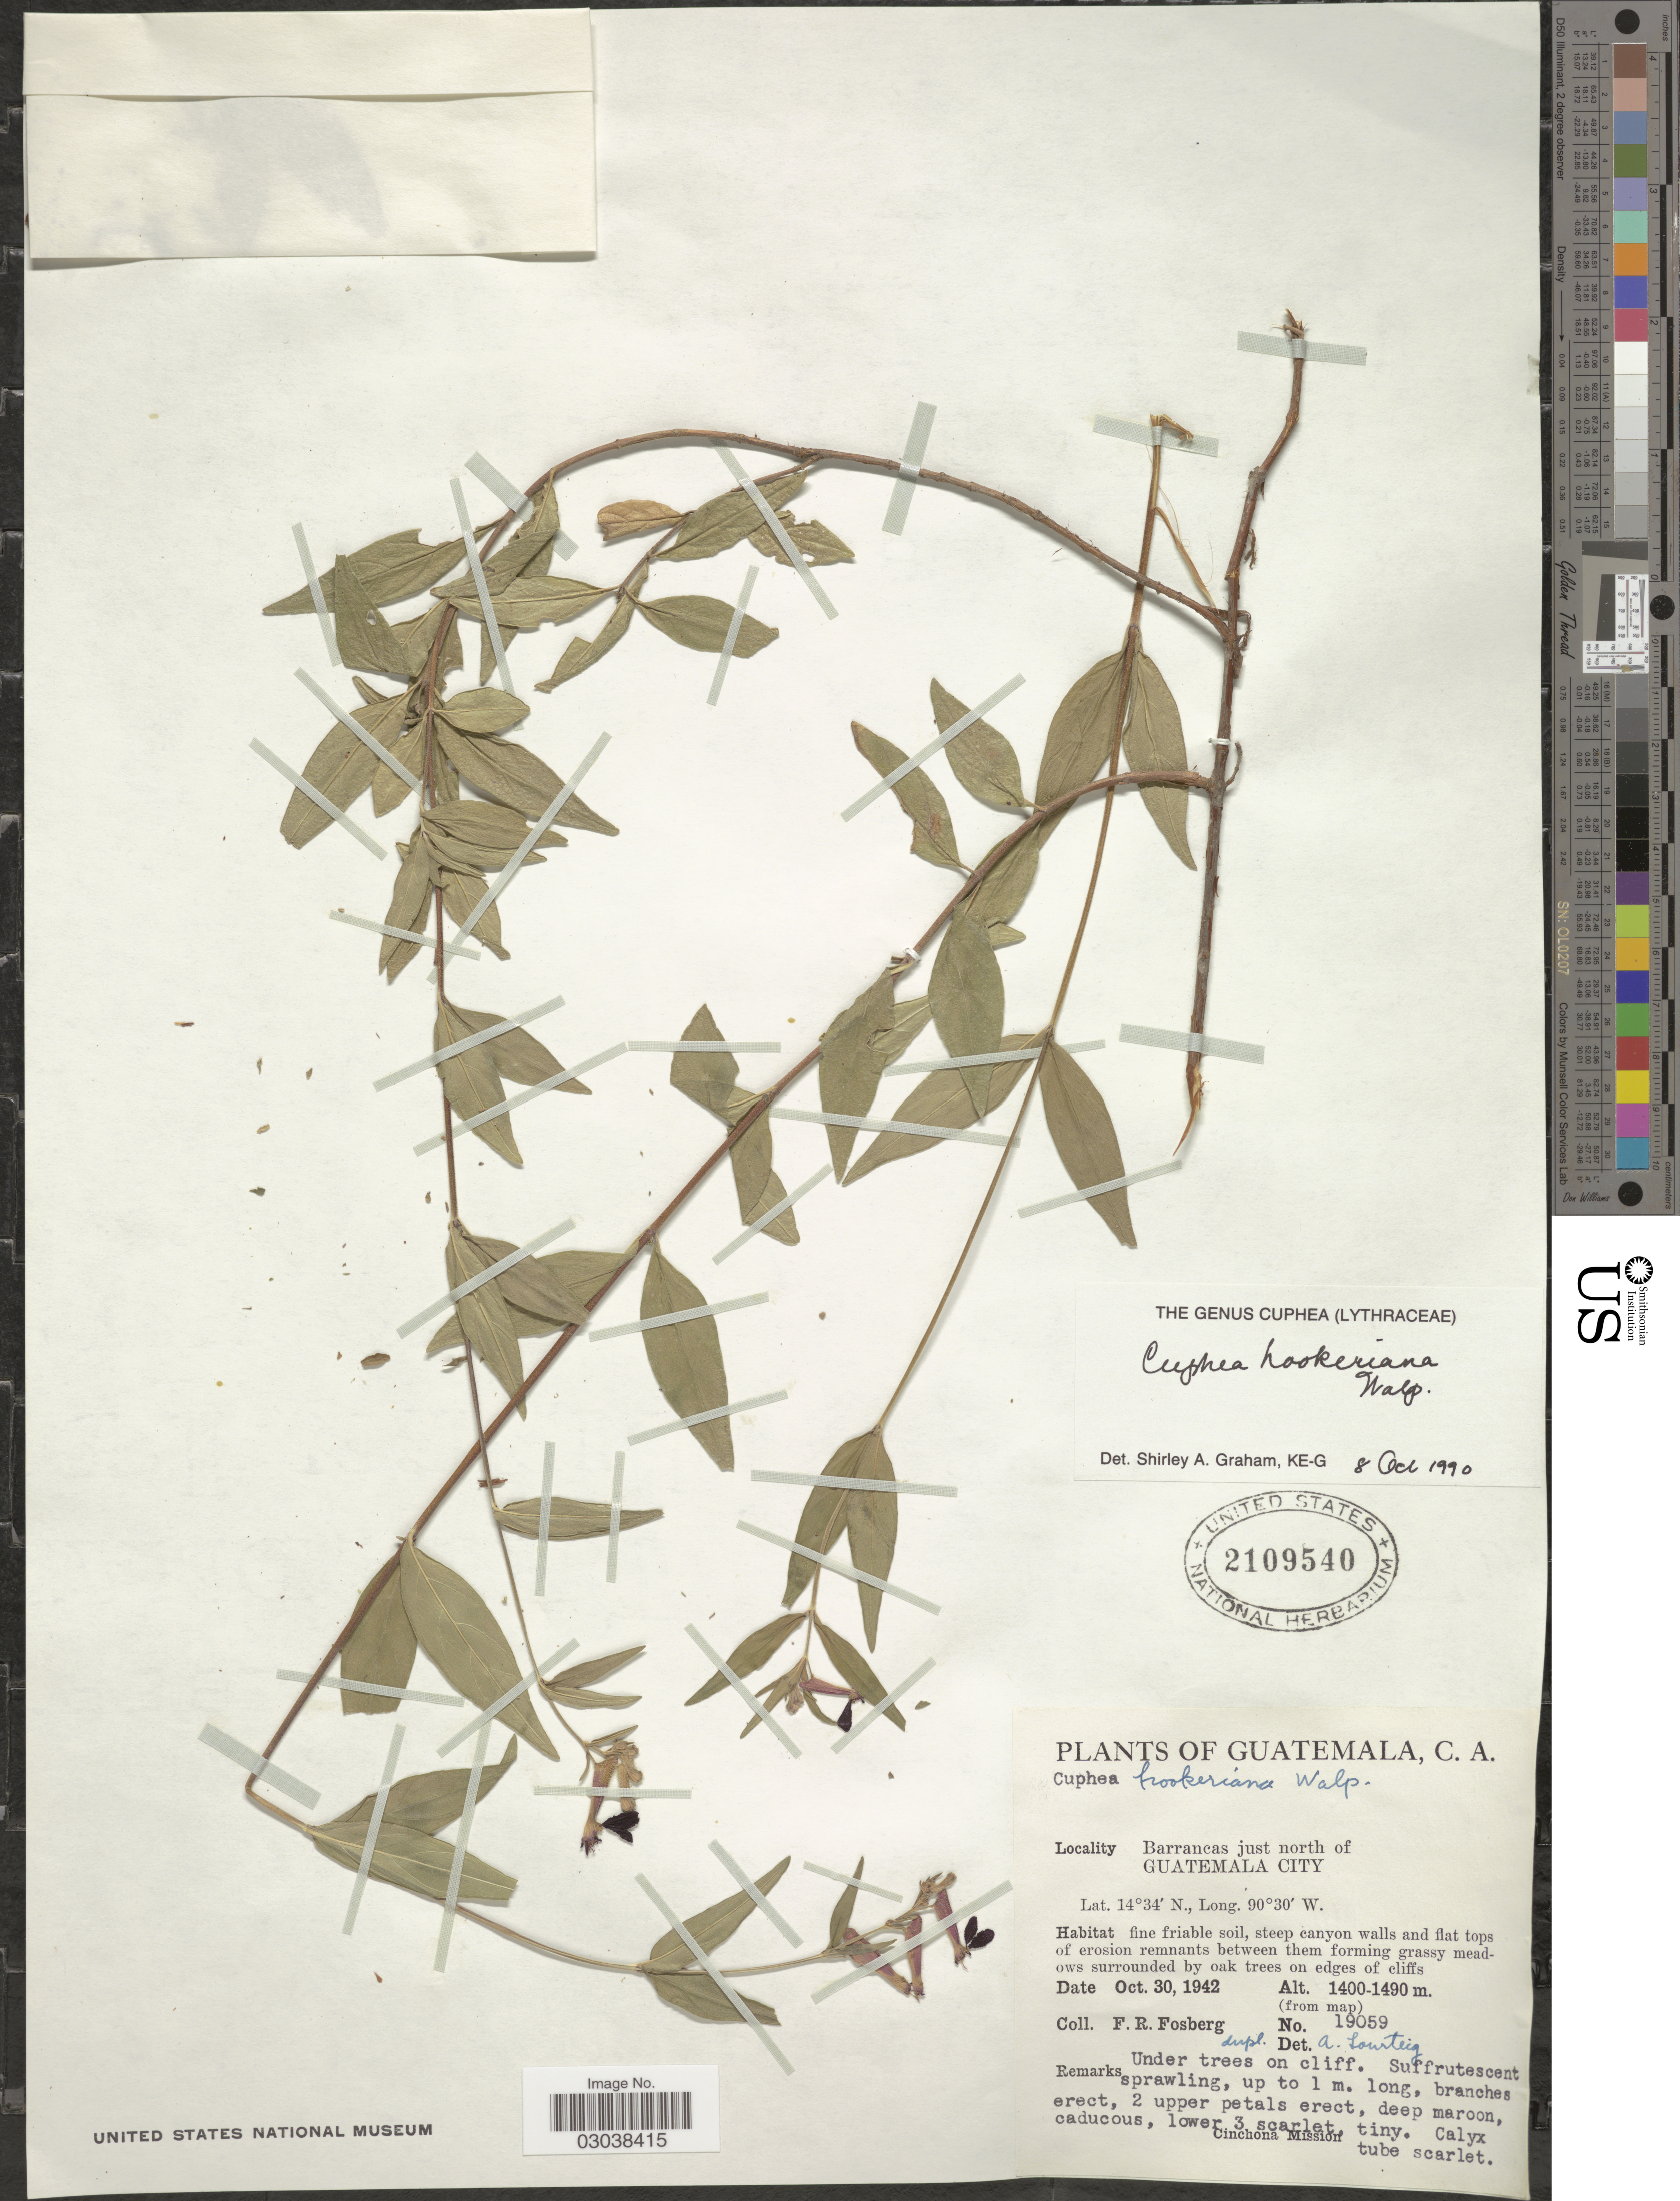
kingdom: Plantae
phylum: Tracheophyta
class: Magnoliopsida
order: Myrtales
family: Lythraceae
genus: Cuphea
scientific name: Cuphea hookeriana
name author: Walp.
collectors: F. R. Fosberg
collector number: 19059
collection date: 1942-10-30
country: Guatemala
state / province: Guatemala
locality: Barrancas just north of Guatemala City.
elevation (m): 1400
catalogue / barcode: US 2109540